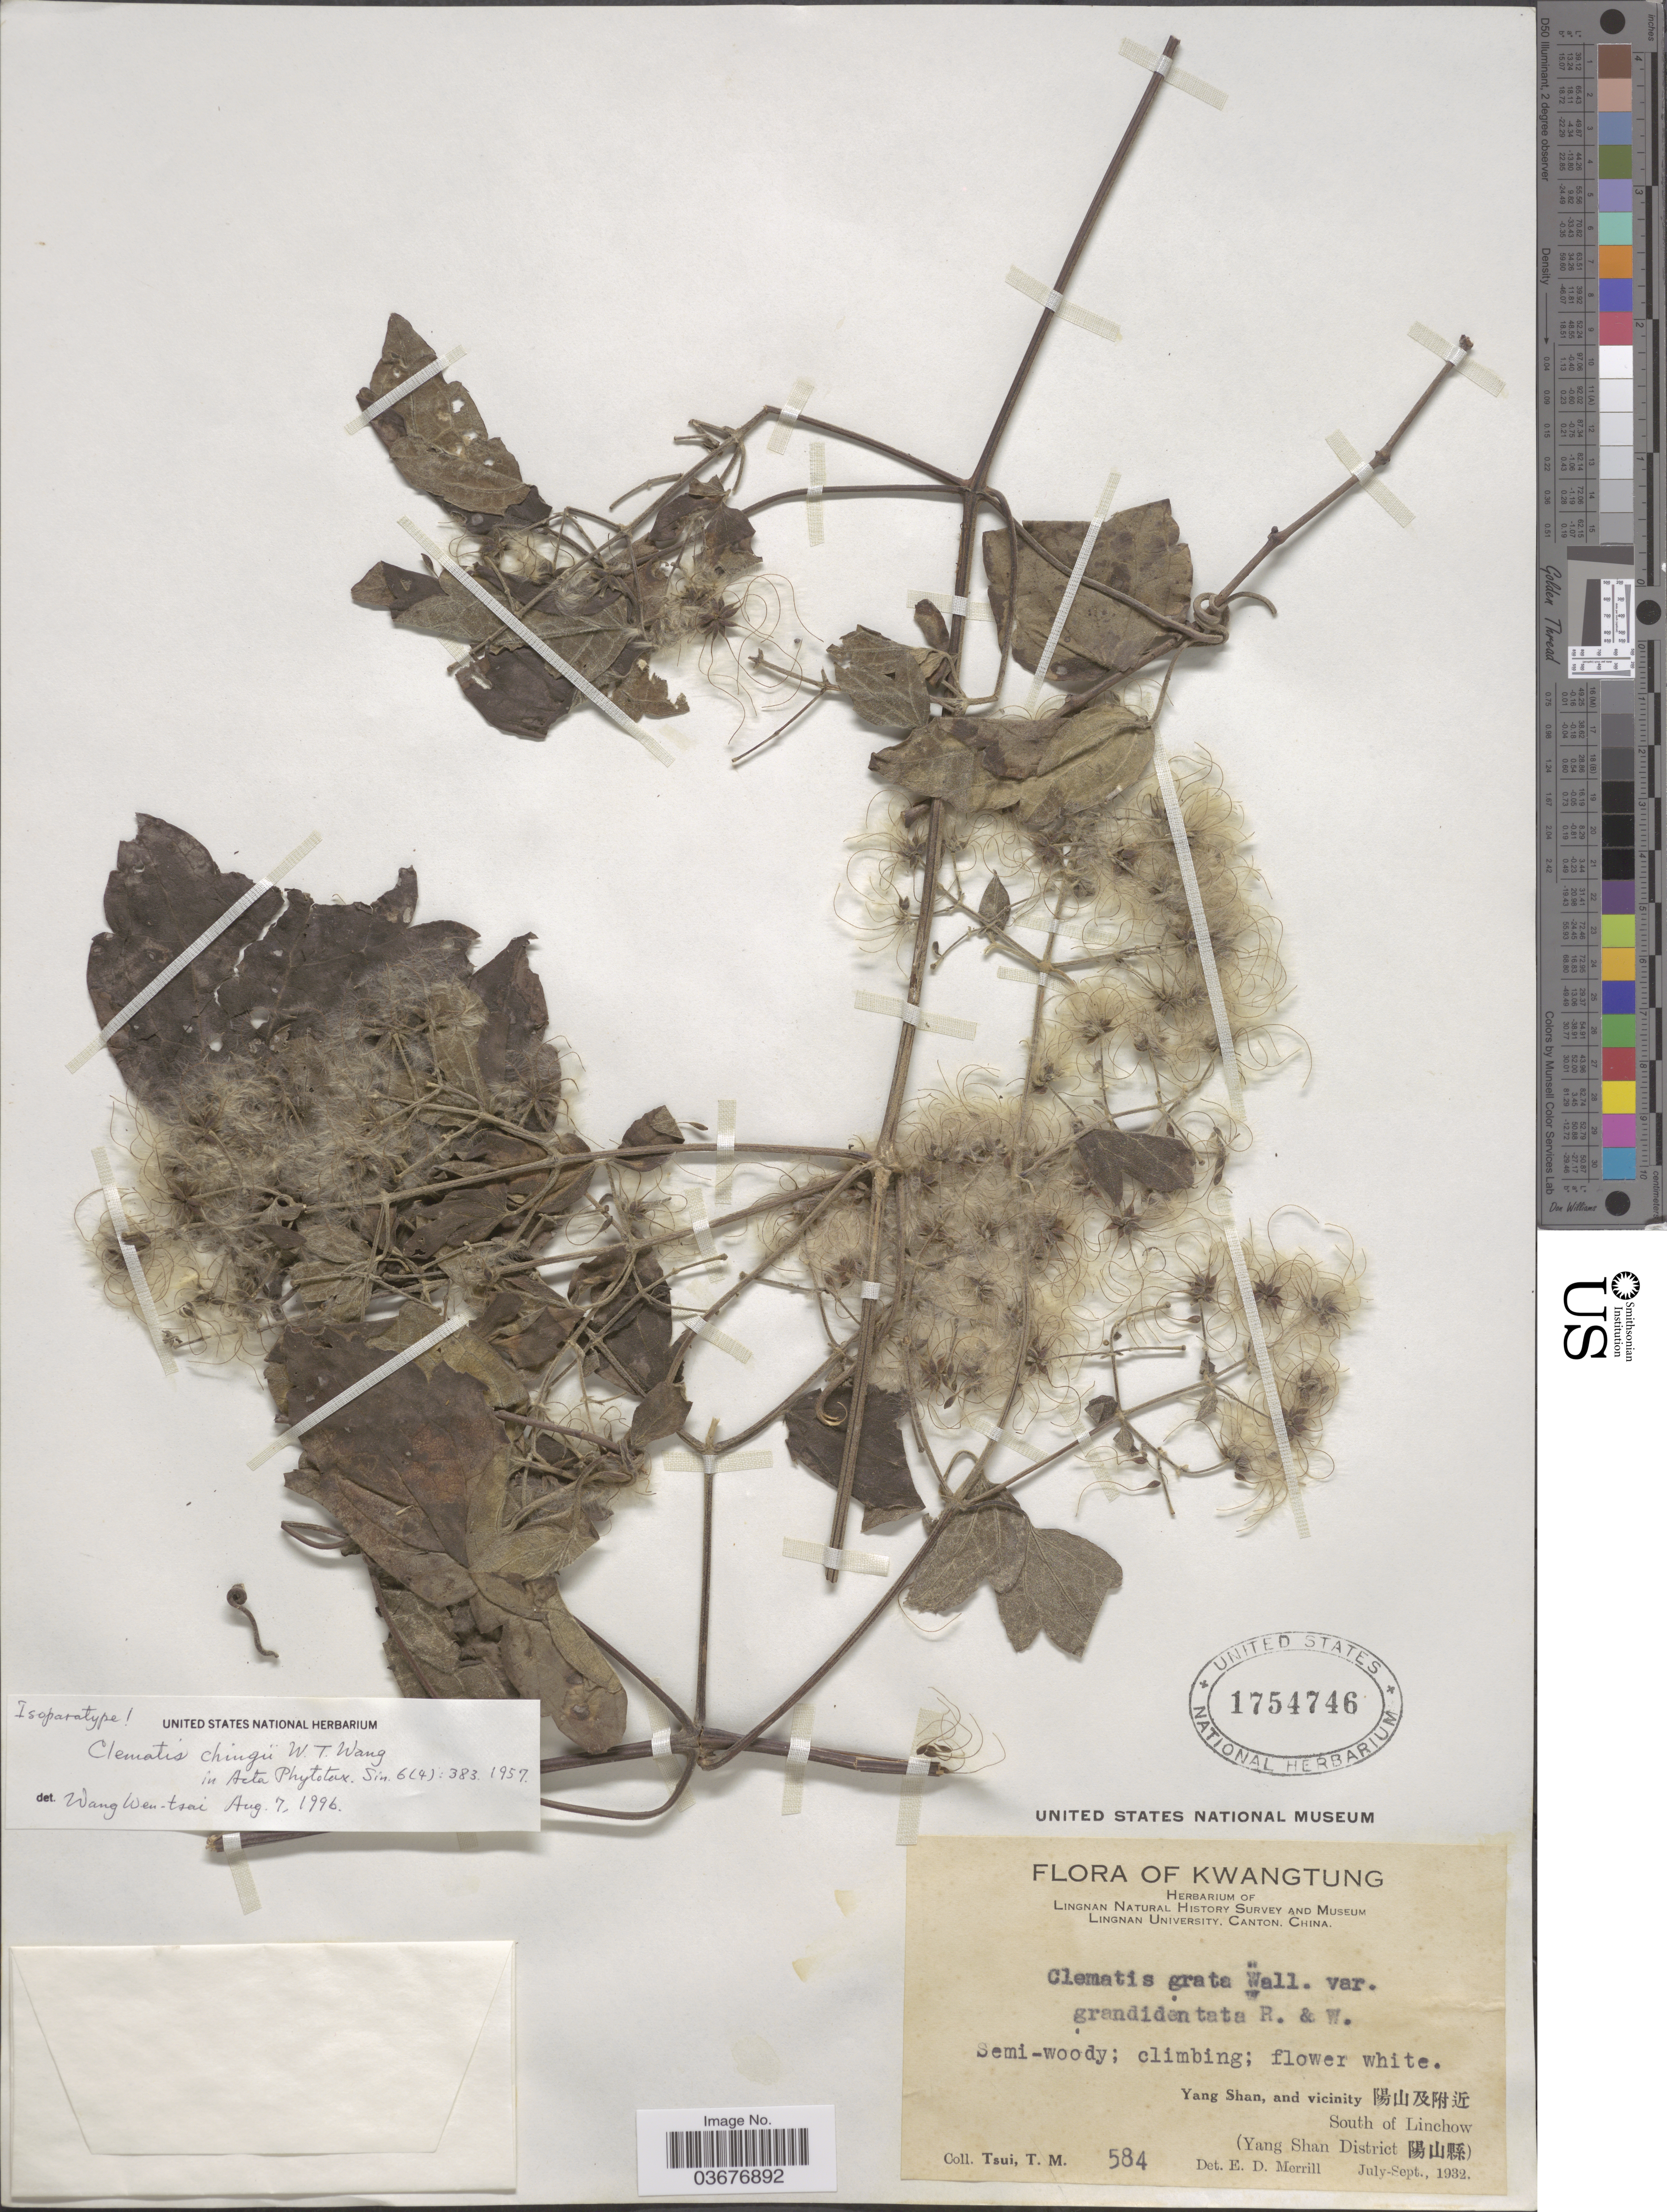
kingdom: Plantae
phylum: Tracheophyta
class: Magnoliopsida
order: Ranunculales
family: Ranunculaceae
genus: Clematis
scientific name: Clematis chingii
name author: W.T. Wang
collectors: T. Tsui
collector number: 584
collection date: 1932-07/1932-09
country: China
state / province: Guangdong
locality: Yang Shan, and vicinity X. South of Linchow. (Yang Shan District X).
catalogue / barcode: US 1754746